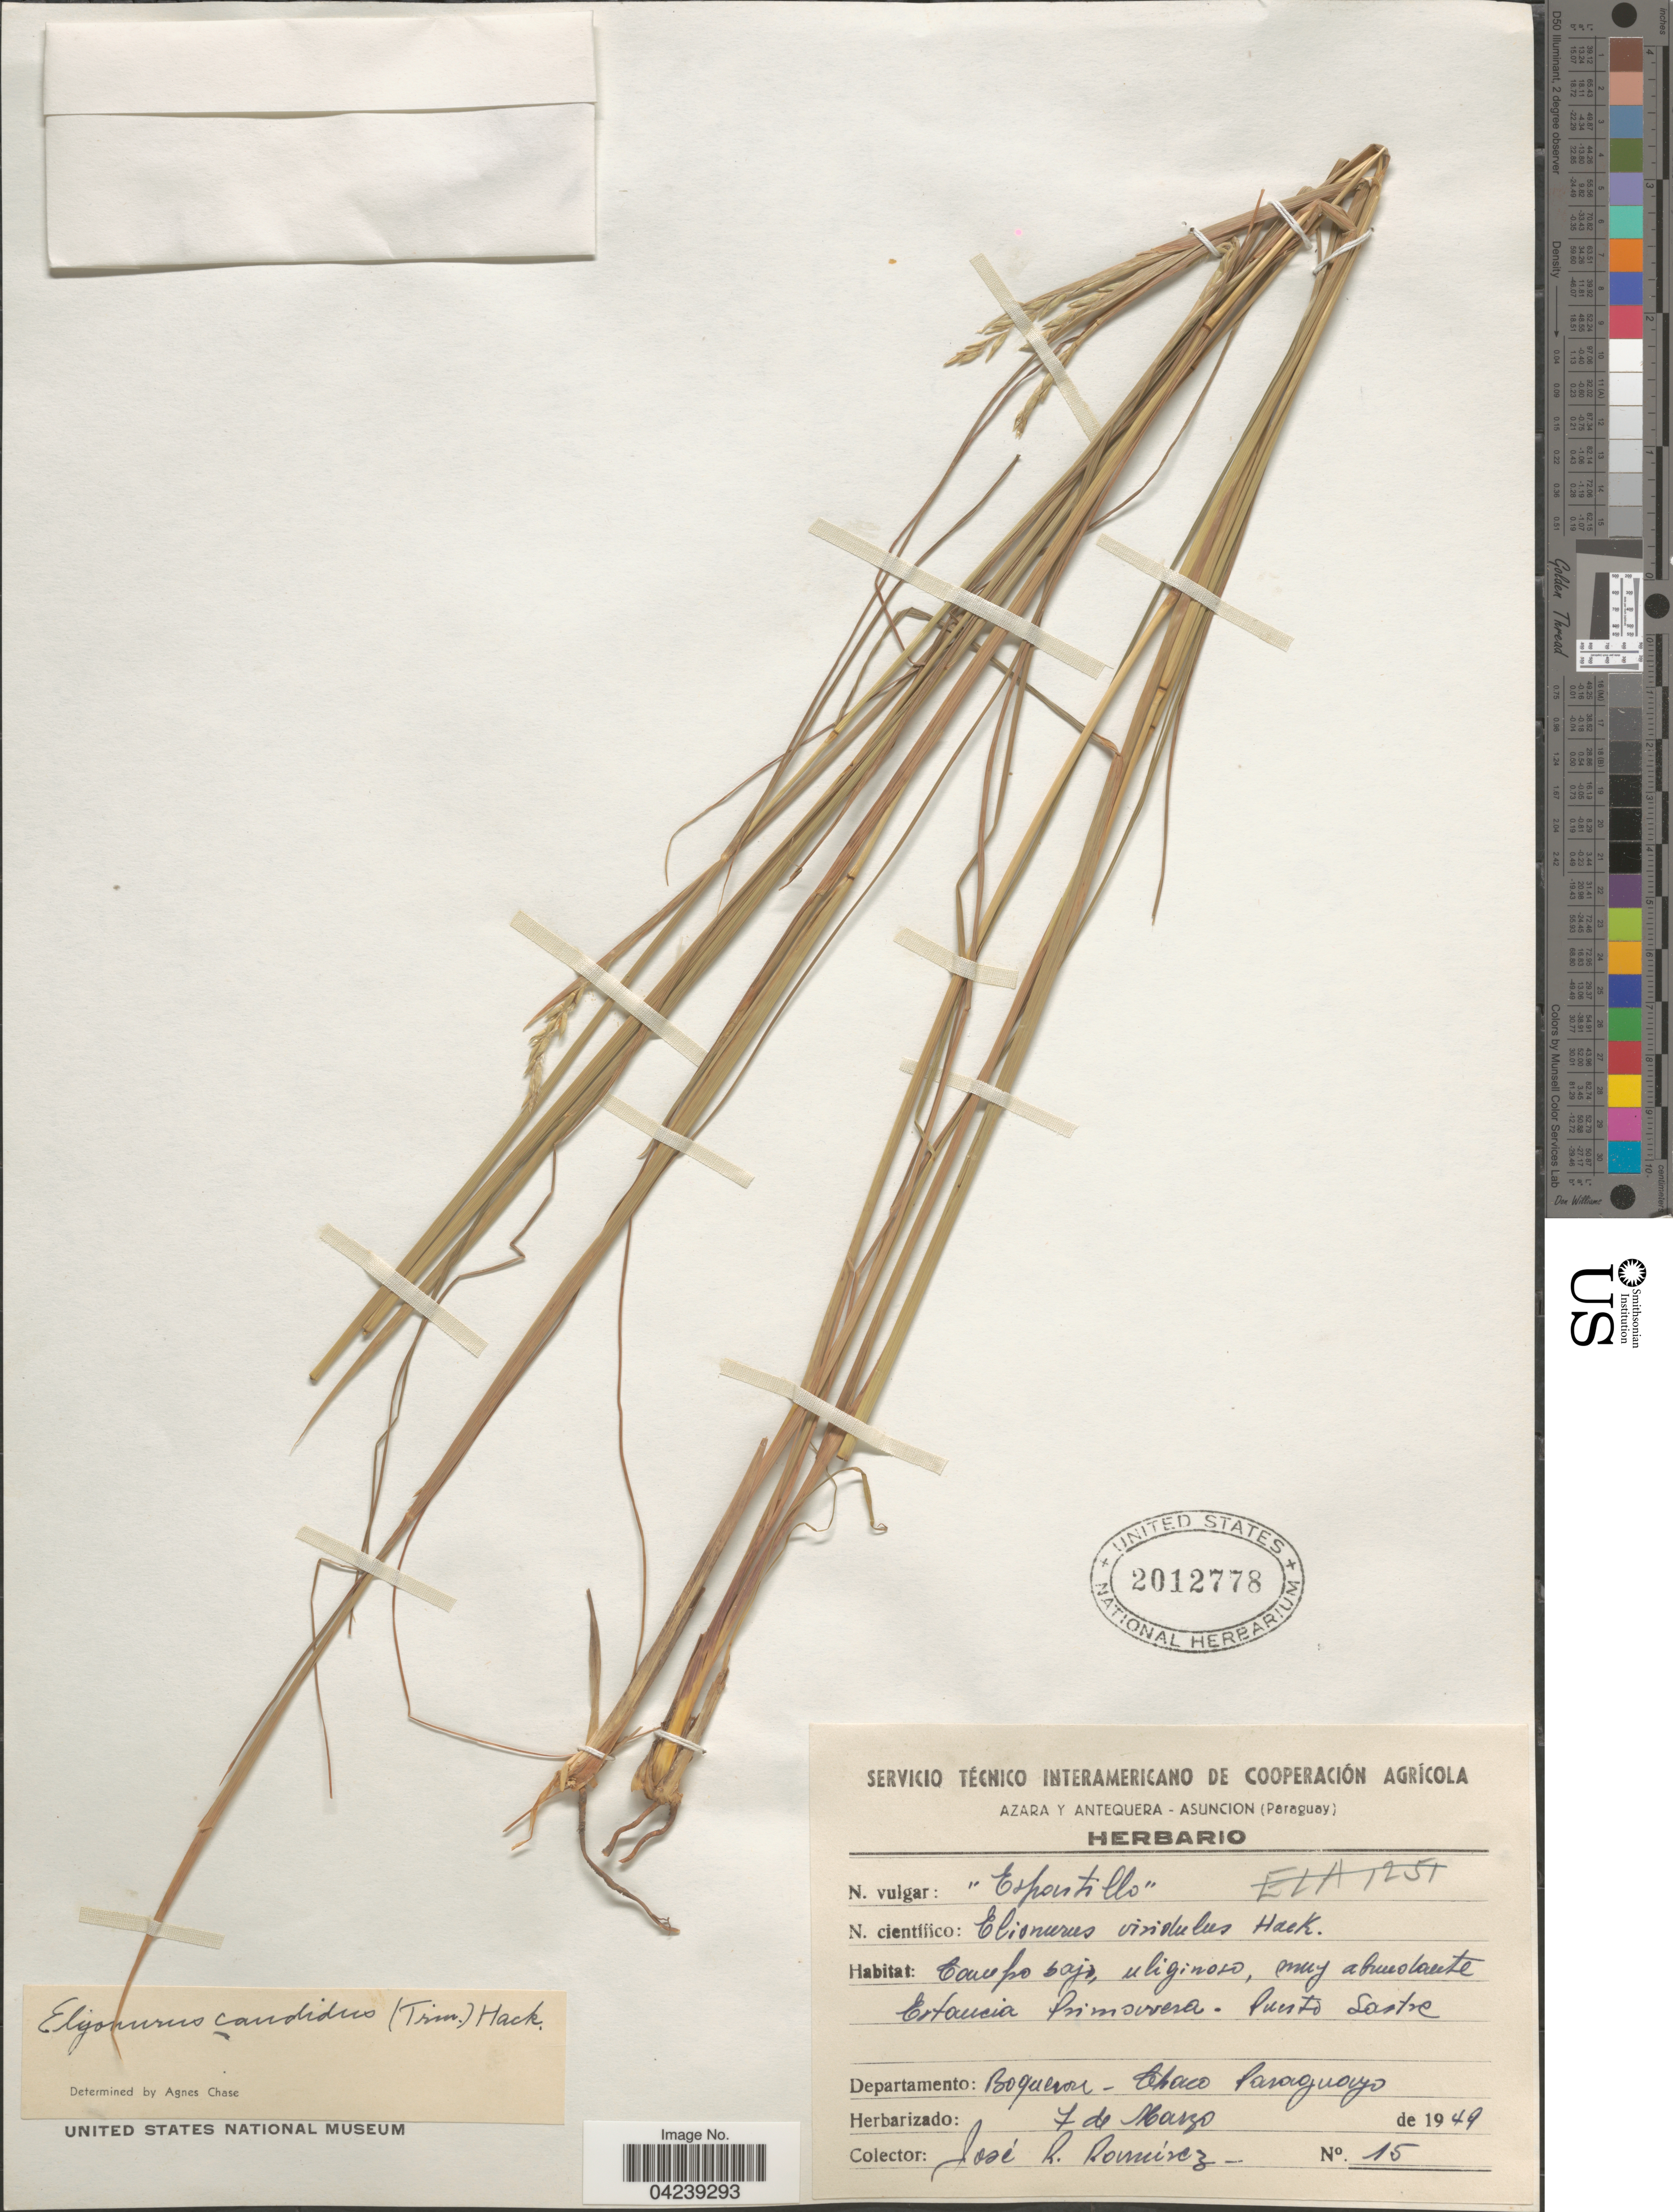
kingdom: Plantae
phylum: Tracheophyta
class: Liliopsida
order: Poales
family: Poaceae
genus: Elionurus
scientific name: Elionurus tripsacoides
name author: Humb. & Bonpl. ex Willd.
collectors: J. Ramírez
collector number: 15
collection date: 1949-03-07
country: Paraguay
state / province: Boqueron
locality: Departamento: Boqueron-Chaco Paraguayo.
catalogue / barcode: US 2012778